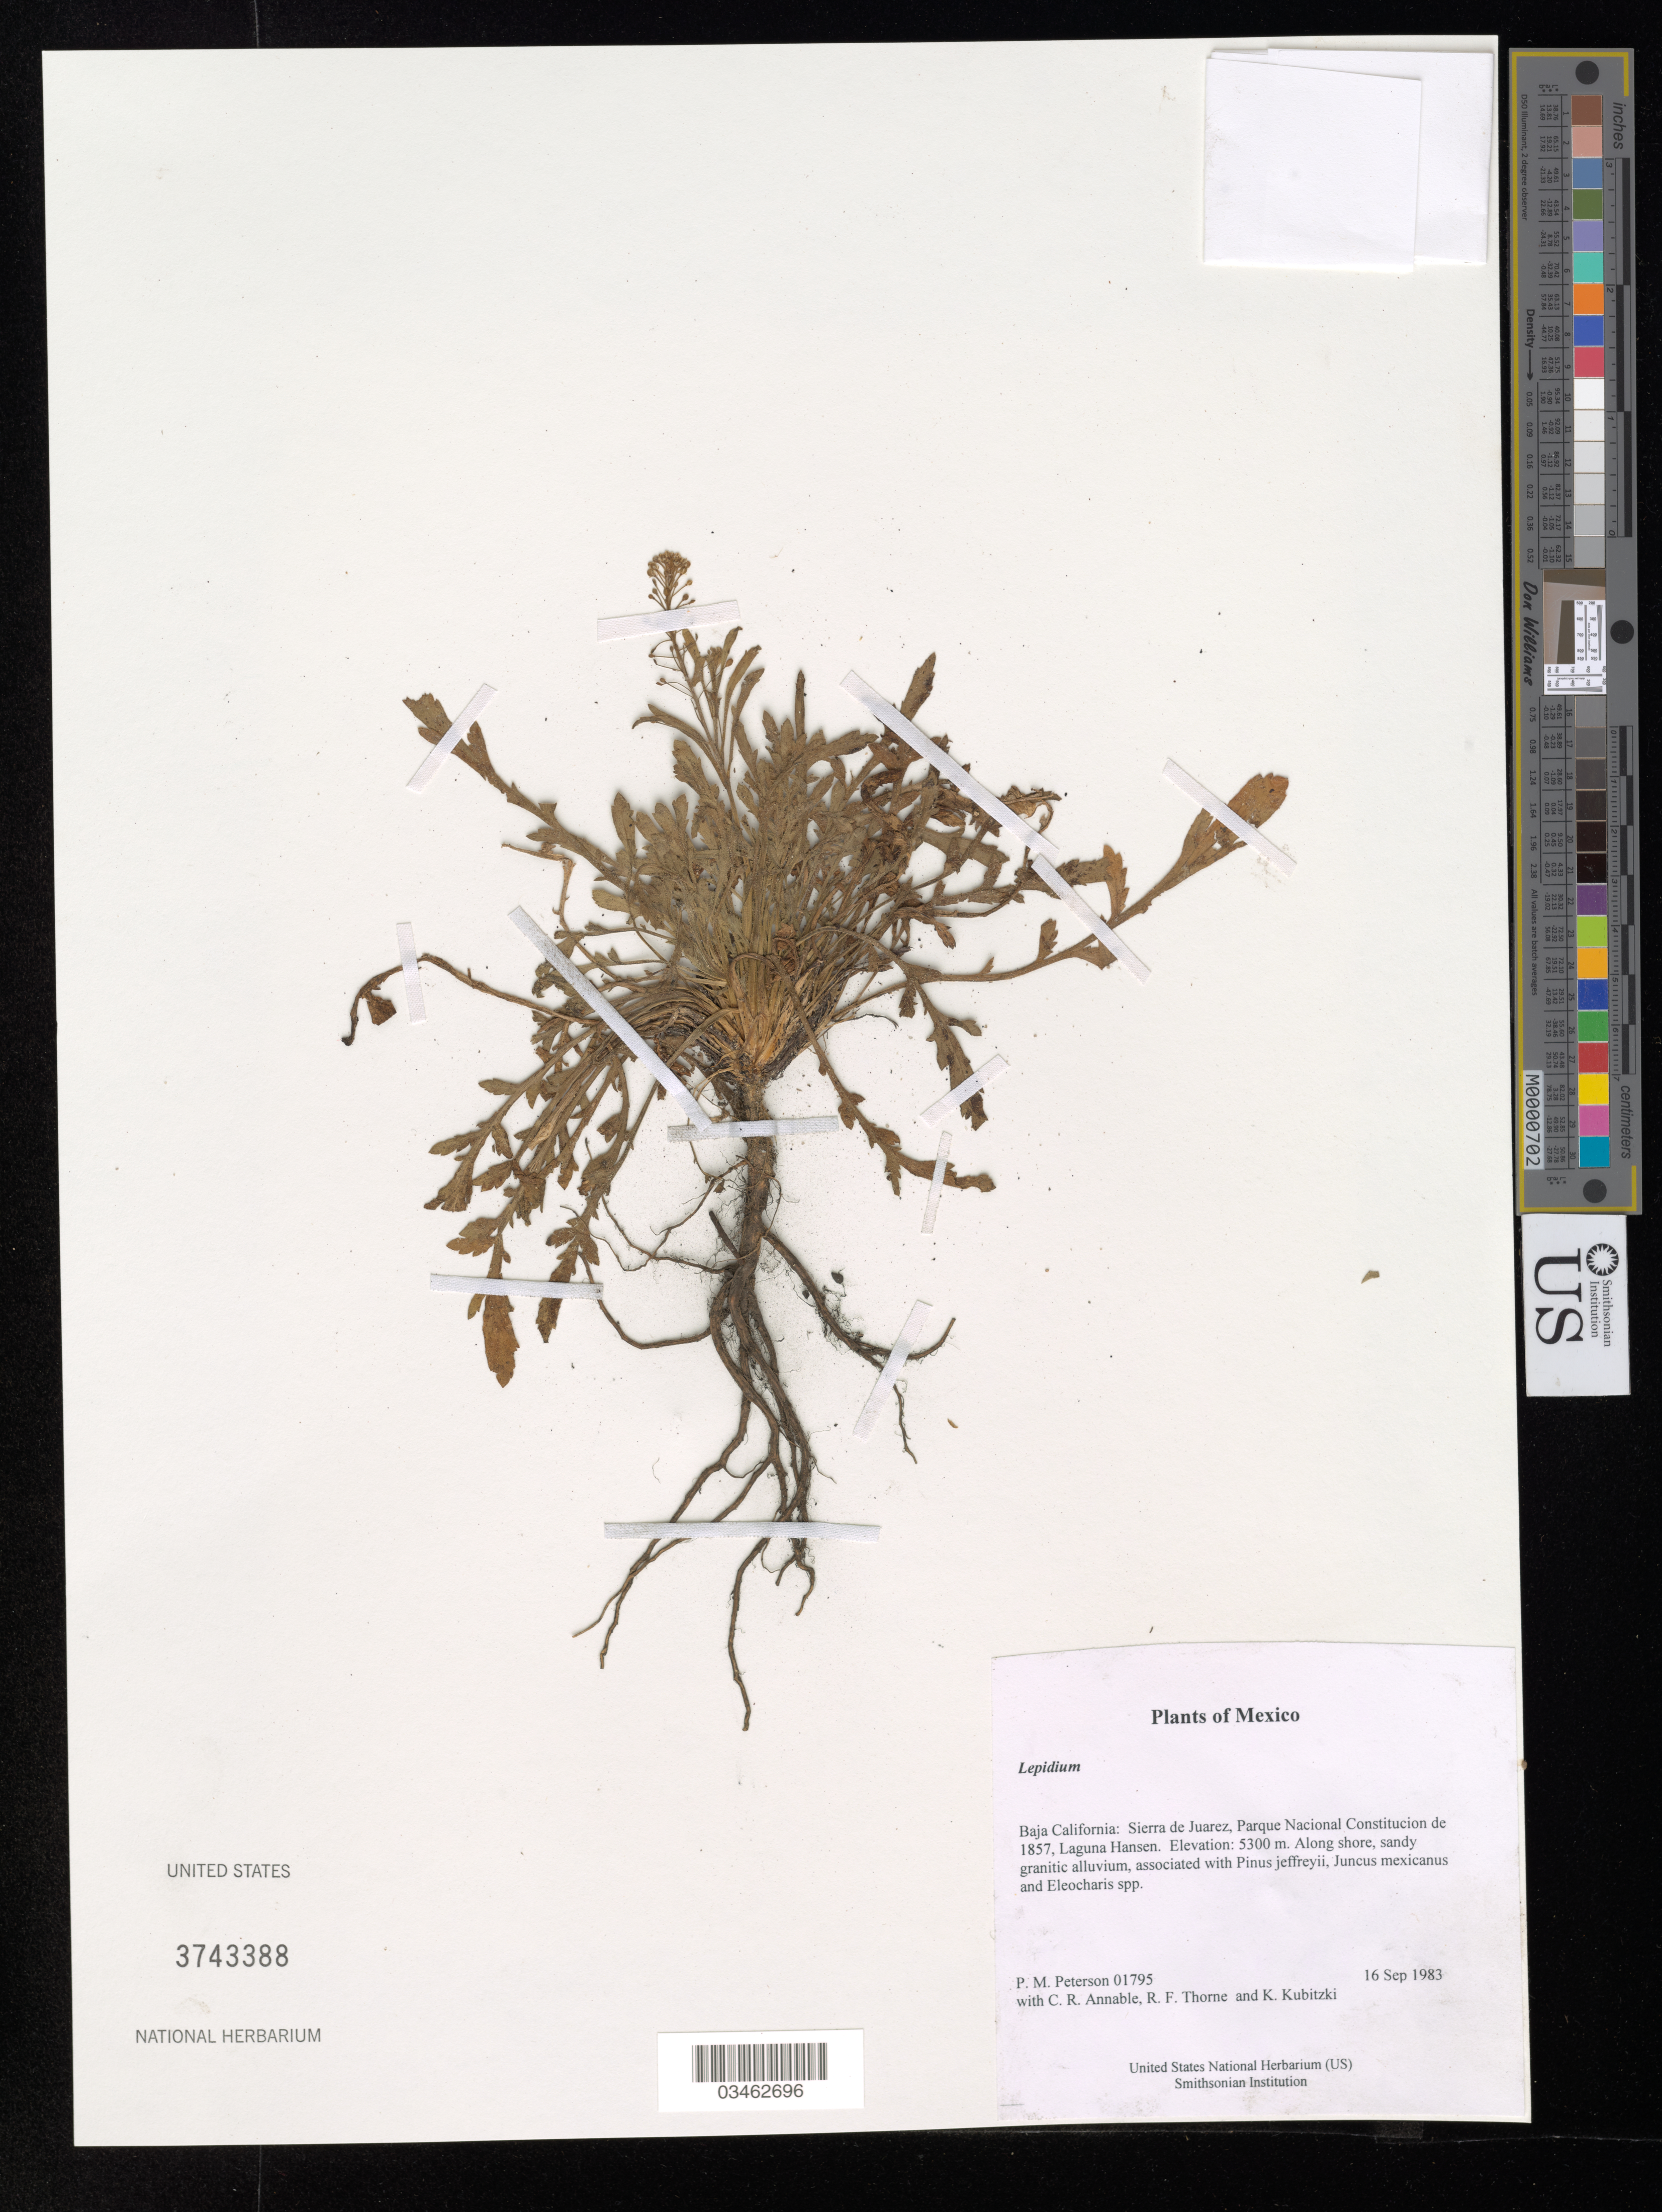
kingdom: Plantae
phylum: Tracheophyta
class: Magnoliopsida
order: Brassicales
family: Brassicaceae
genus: Lepidium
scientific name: Lepidium sp.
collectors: P. M. Peterson, C. R. Annable, R. F. Thorne & K. Kubitzki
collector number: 01795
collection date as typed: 16 Sep 1983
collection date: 1983-09-16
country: Mexico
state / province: Baja California Norte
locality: Sierra de Juarez, Parque Nacional Constitucion de 1857, Laguna Hansen.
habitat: Along shore, sandy granitic alluvium, associated with Pinus jeffreyii, Juncus mexicanus and Eleocharis spp.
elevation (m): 5300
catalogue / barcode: US 3743388